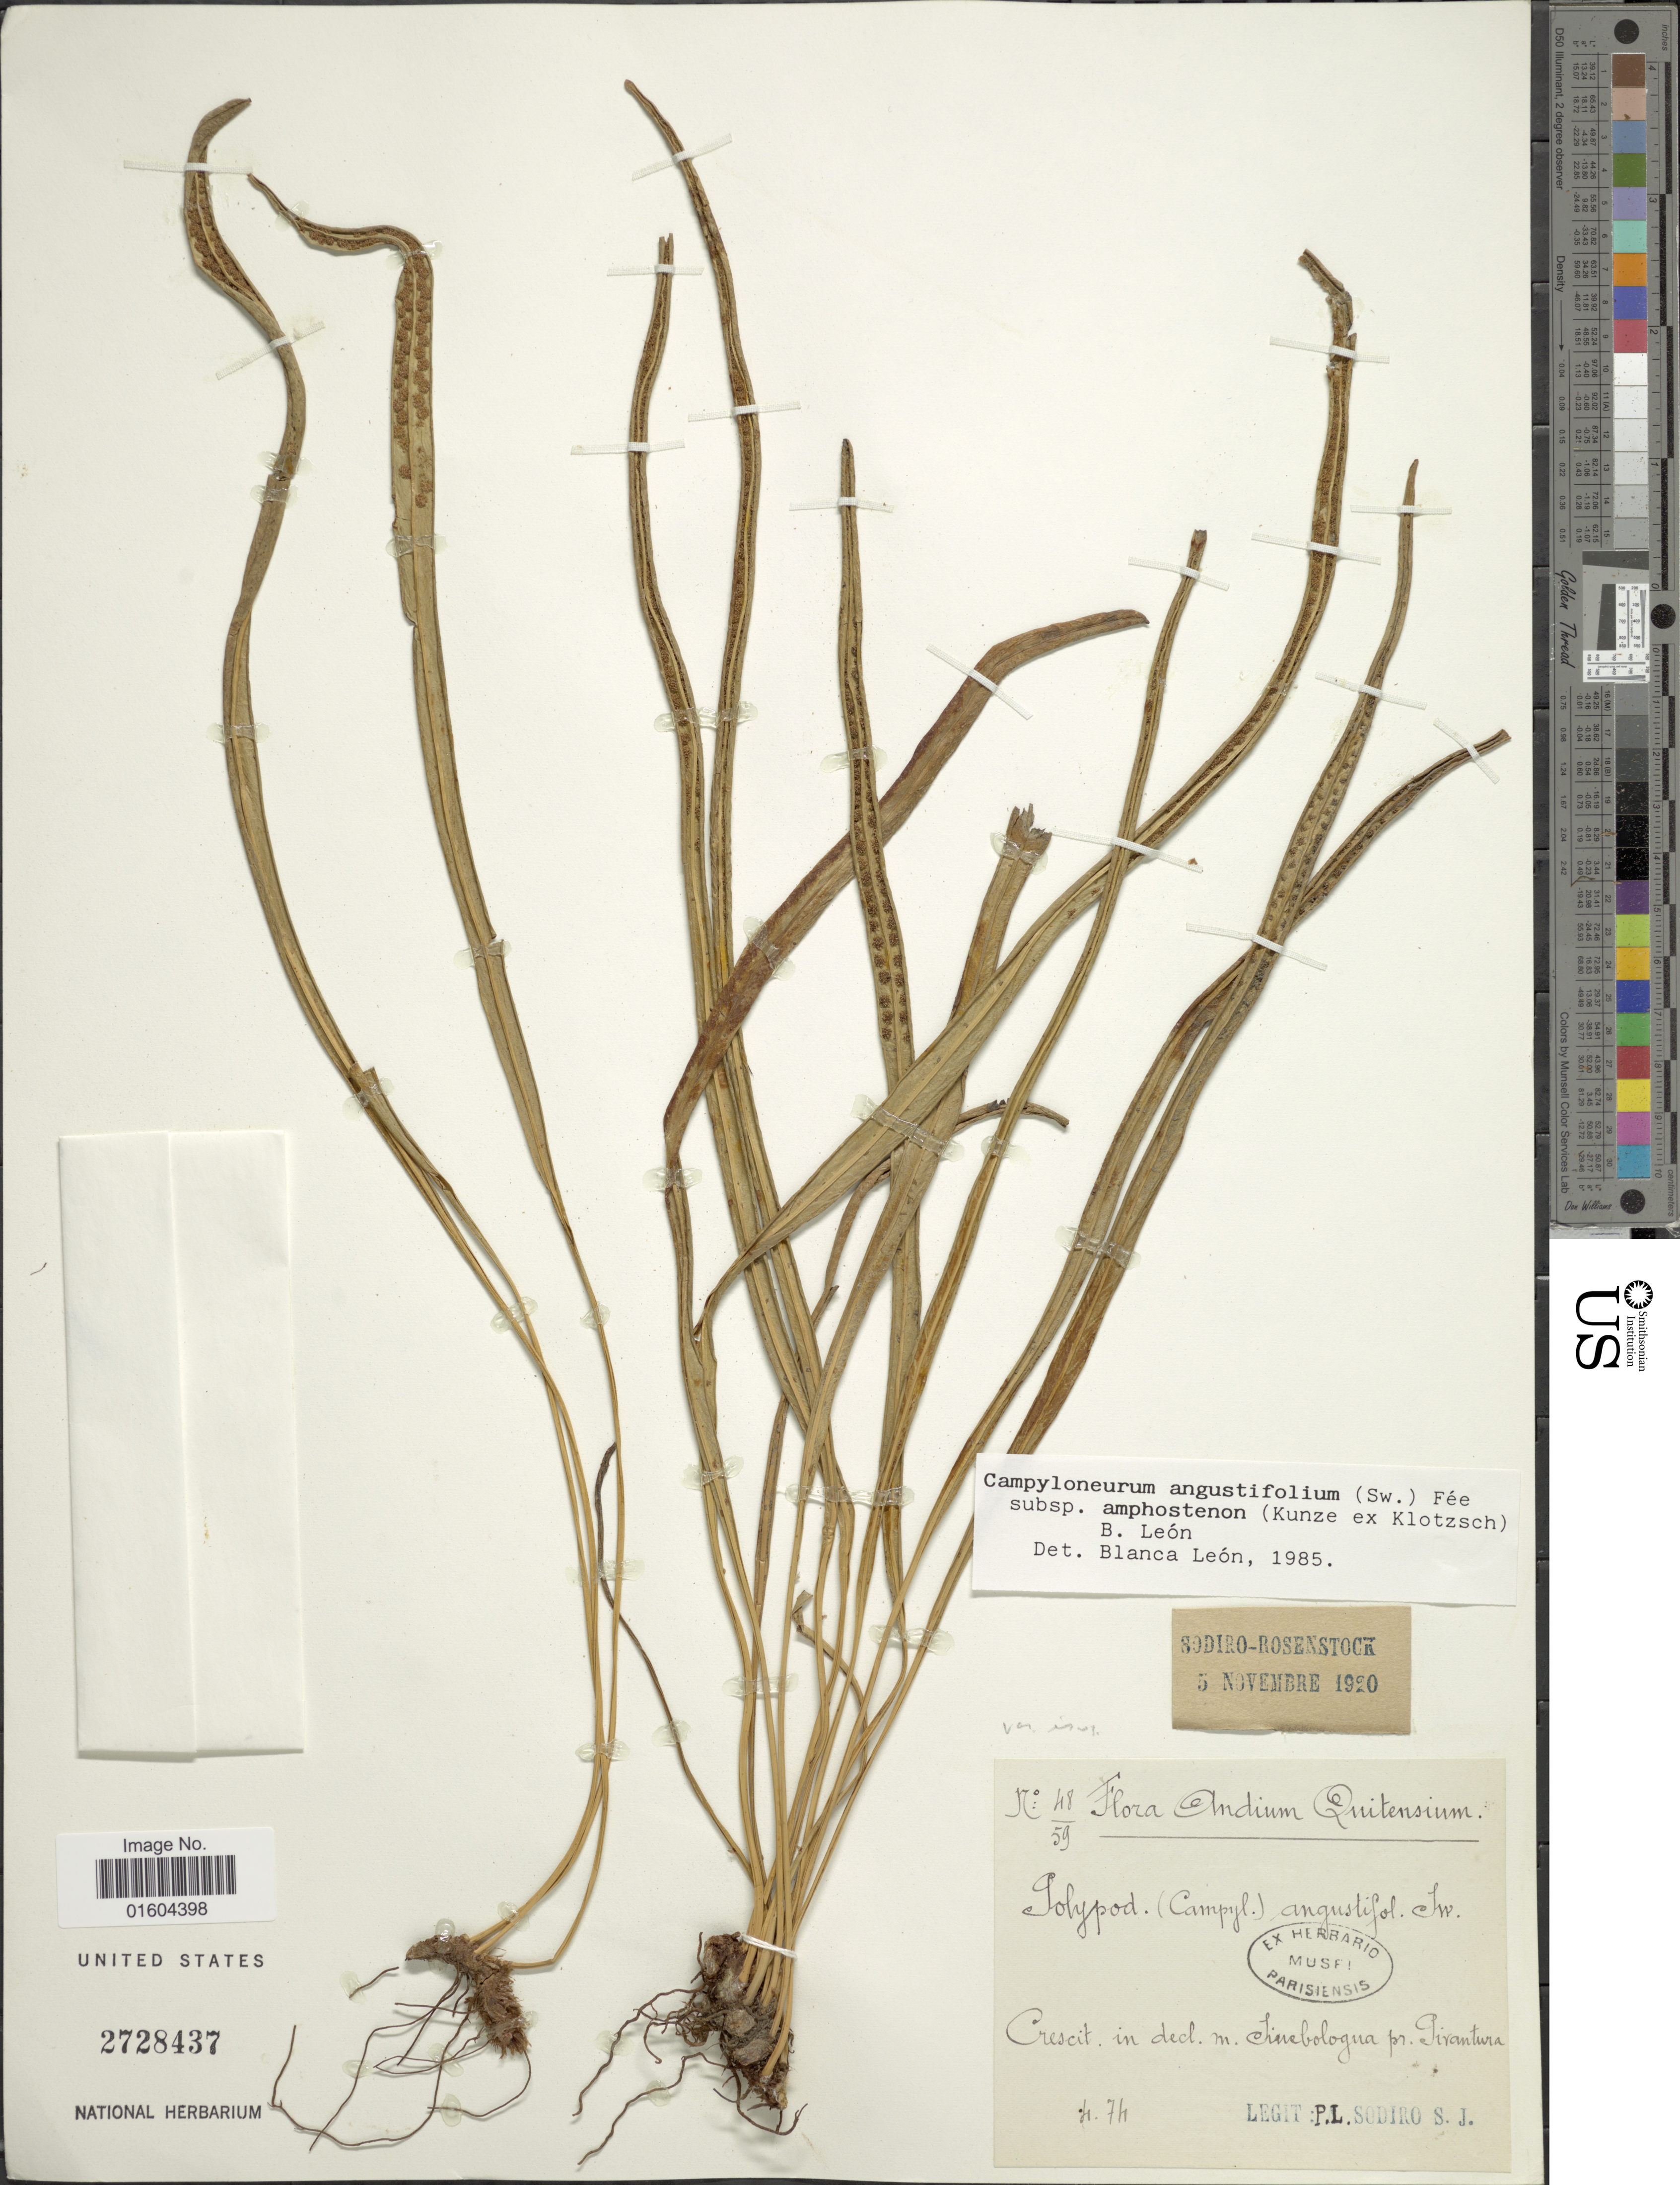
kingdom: Plantae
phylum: Tracheophyta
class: Polypodiopsida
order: Polypodiales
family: Polypodiaceae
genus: Campyloneurum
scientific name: Campyloneurum irregulare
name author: Lellinger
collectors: P. Sodiro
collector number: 48/59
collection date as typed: Transcribed d/m/y: /4/74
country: Ecuador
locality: Andium Quitensium, in decl. m, Jinebologua pr. Piramtura. [interpreted]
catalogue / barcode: US 2728437